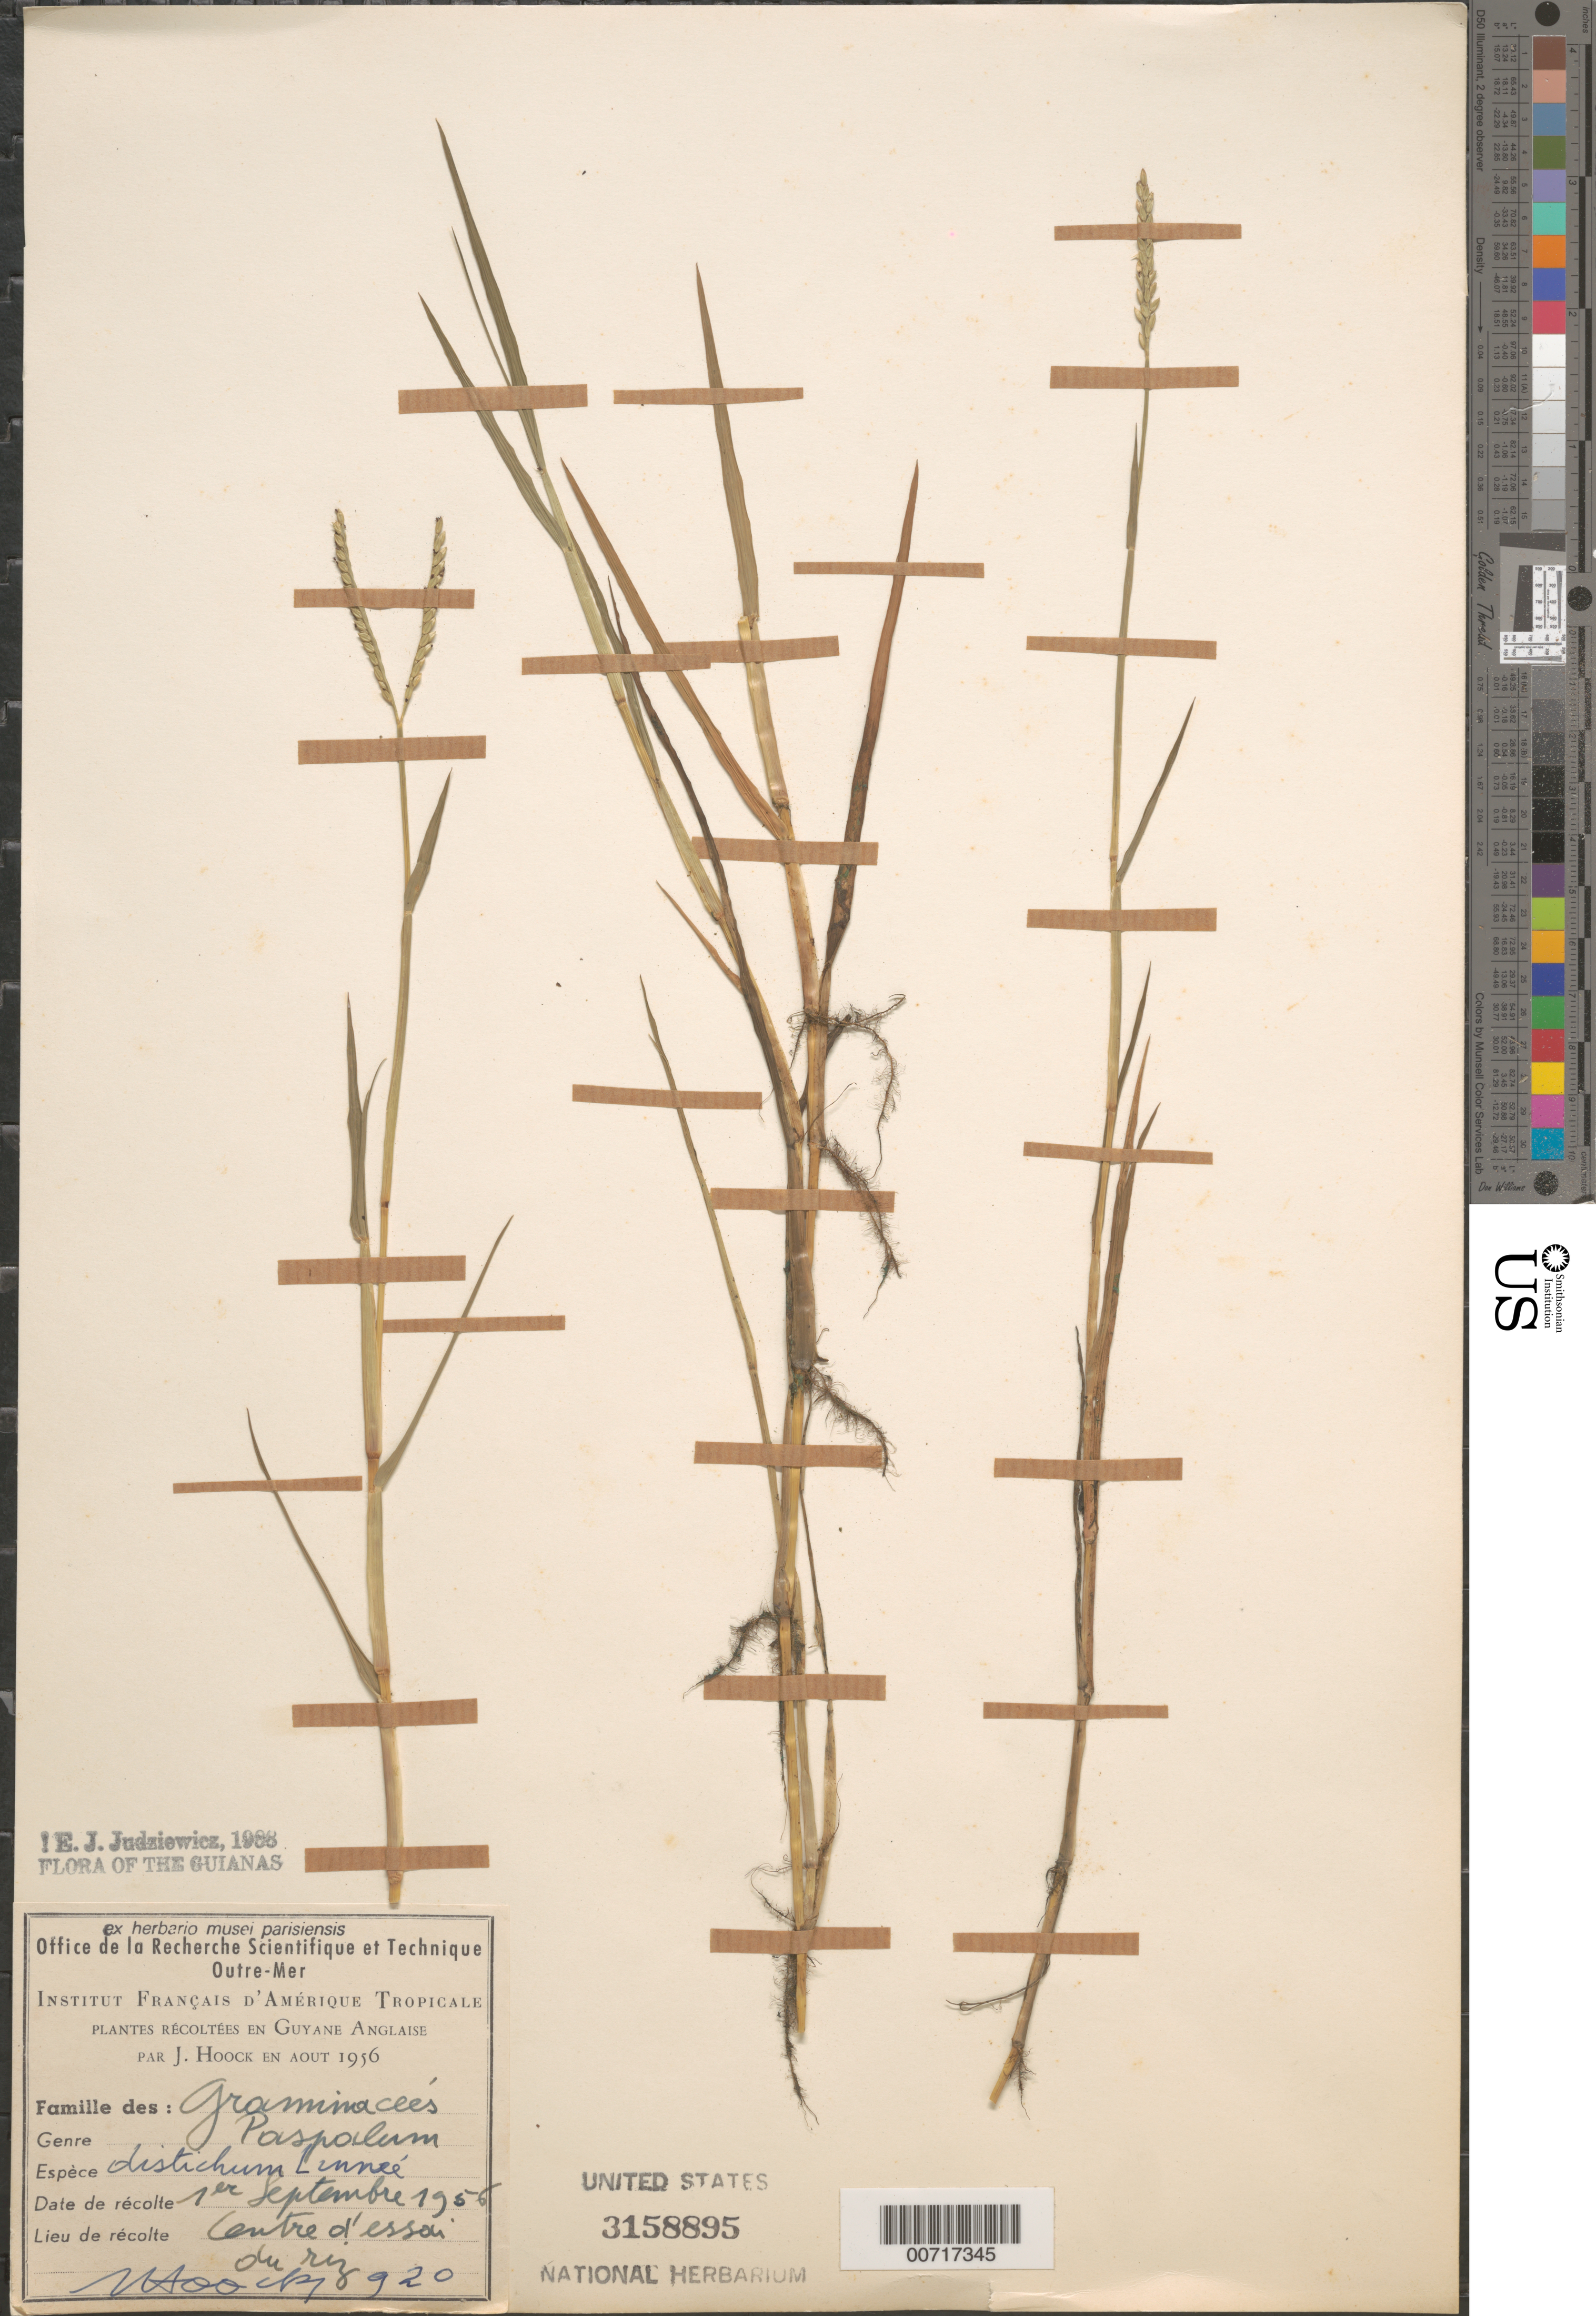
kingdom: Plantae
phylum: Tracheophyta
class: Liliopsida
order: Poales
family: Poaceae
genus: Paspalum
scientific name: Paspalum distichum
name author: L.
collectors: J. Hoock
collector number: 1920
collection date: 1956-09-01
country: Guyana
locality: Guyane Anglaise. Centre d'essai du riz.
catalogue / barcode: US 3158895